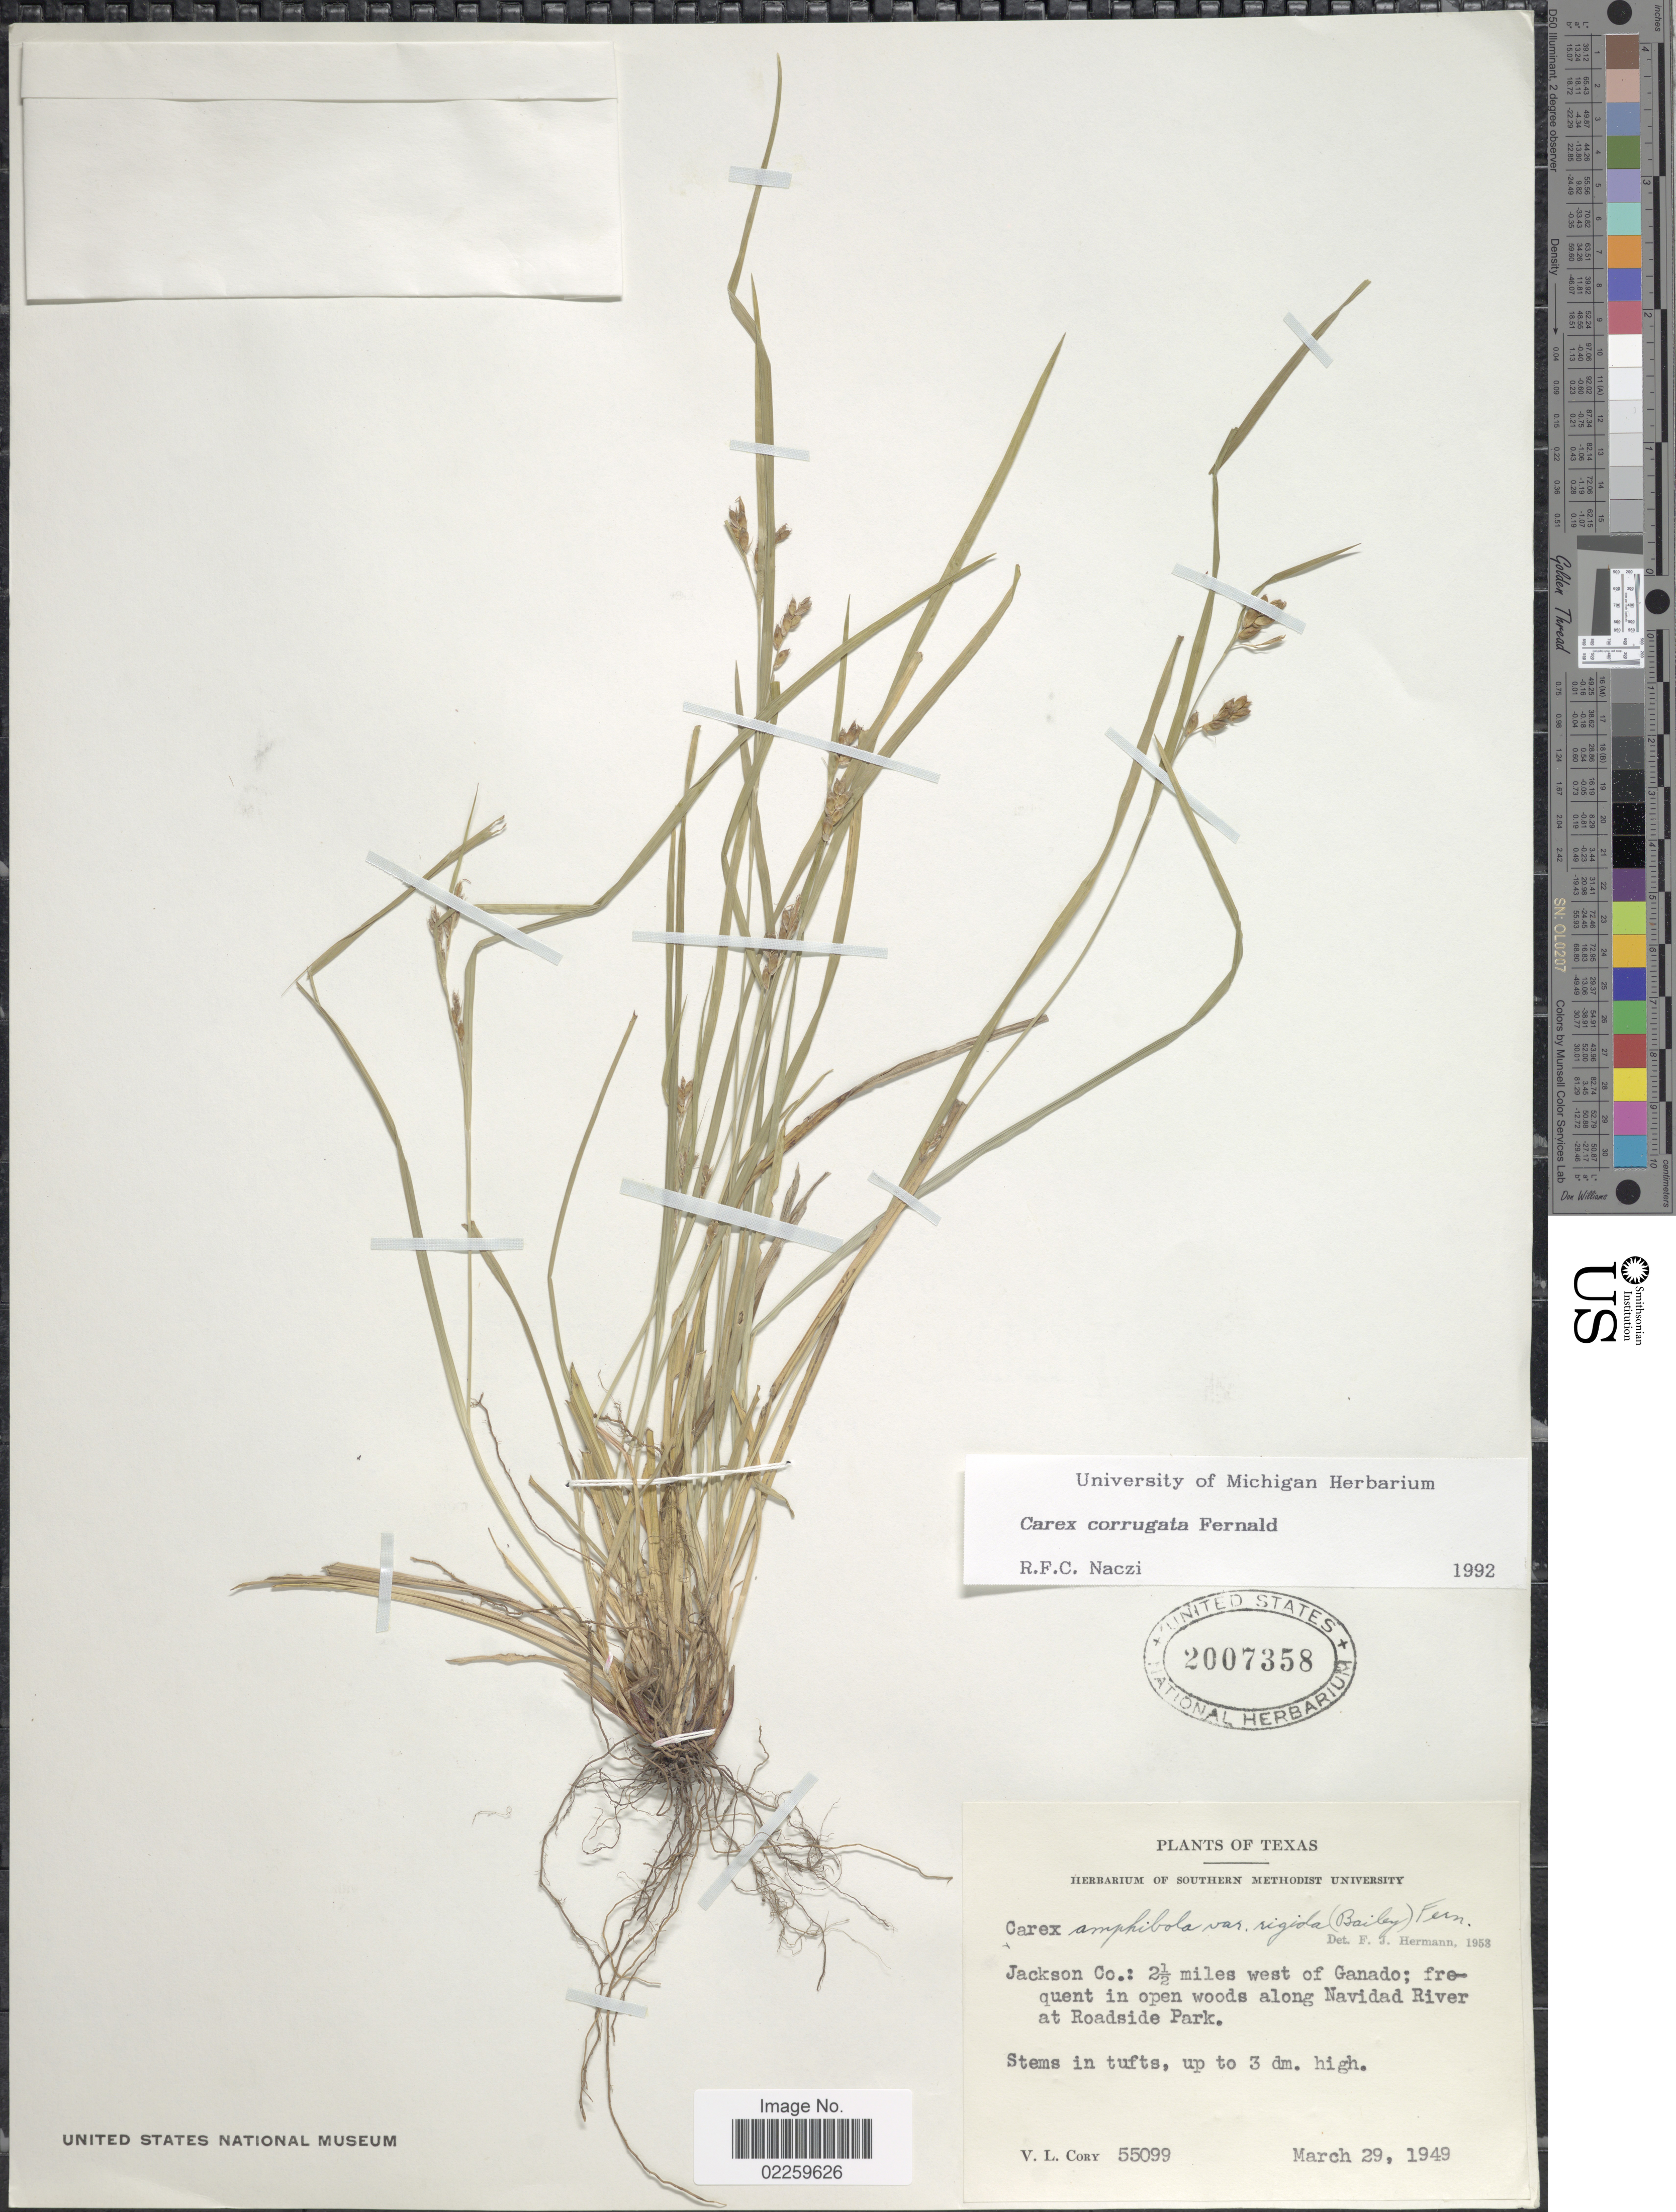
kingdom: Plantae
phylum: Tracheophyta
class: Liliopsida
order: Poales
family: Cyperaceae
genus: Carex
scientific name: Carex corrugata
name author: Fernald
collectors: V. Cory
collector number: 55099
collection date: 1949-03-29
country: United States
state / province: Texas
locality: Jackson Co.: 2 1/2 miles west of Ganado; in open woods along Navidad River at Roadside Park.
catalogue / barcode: US 2007358